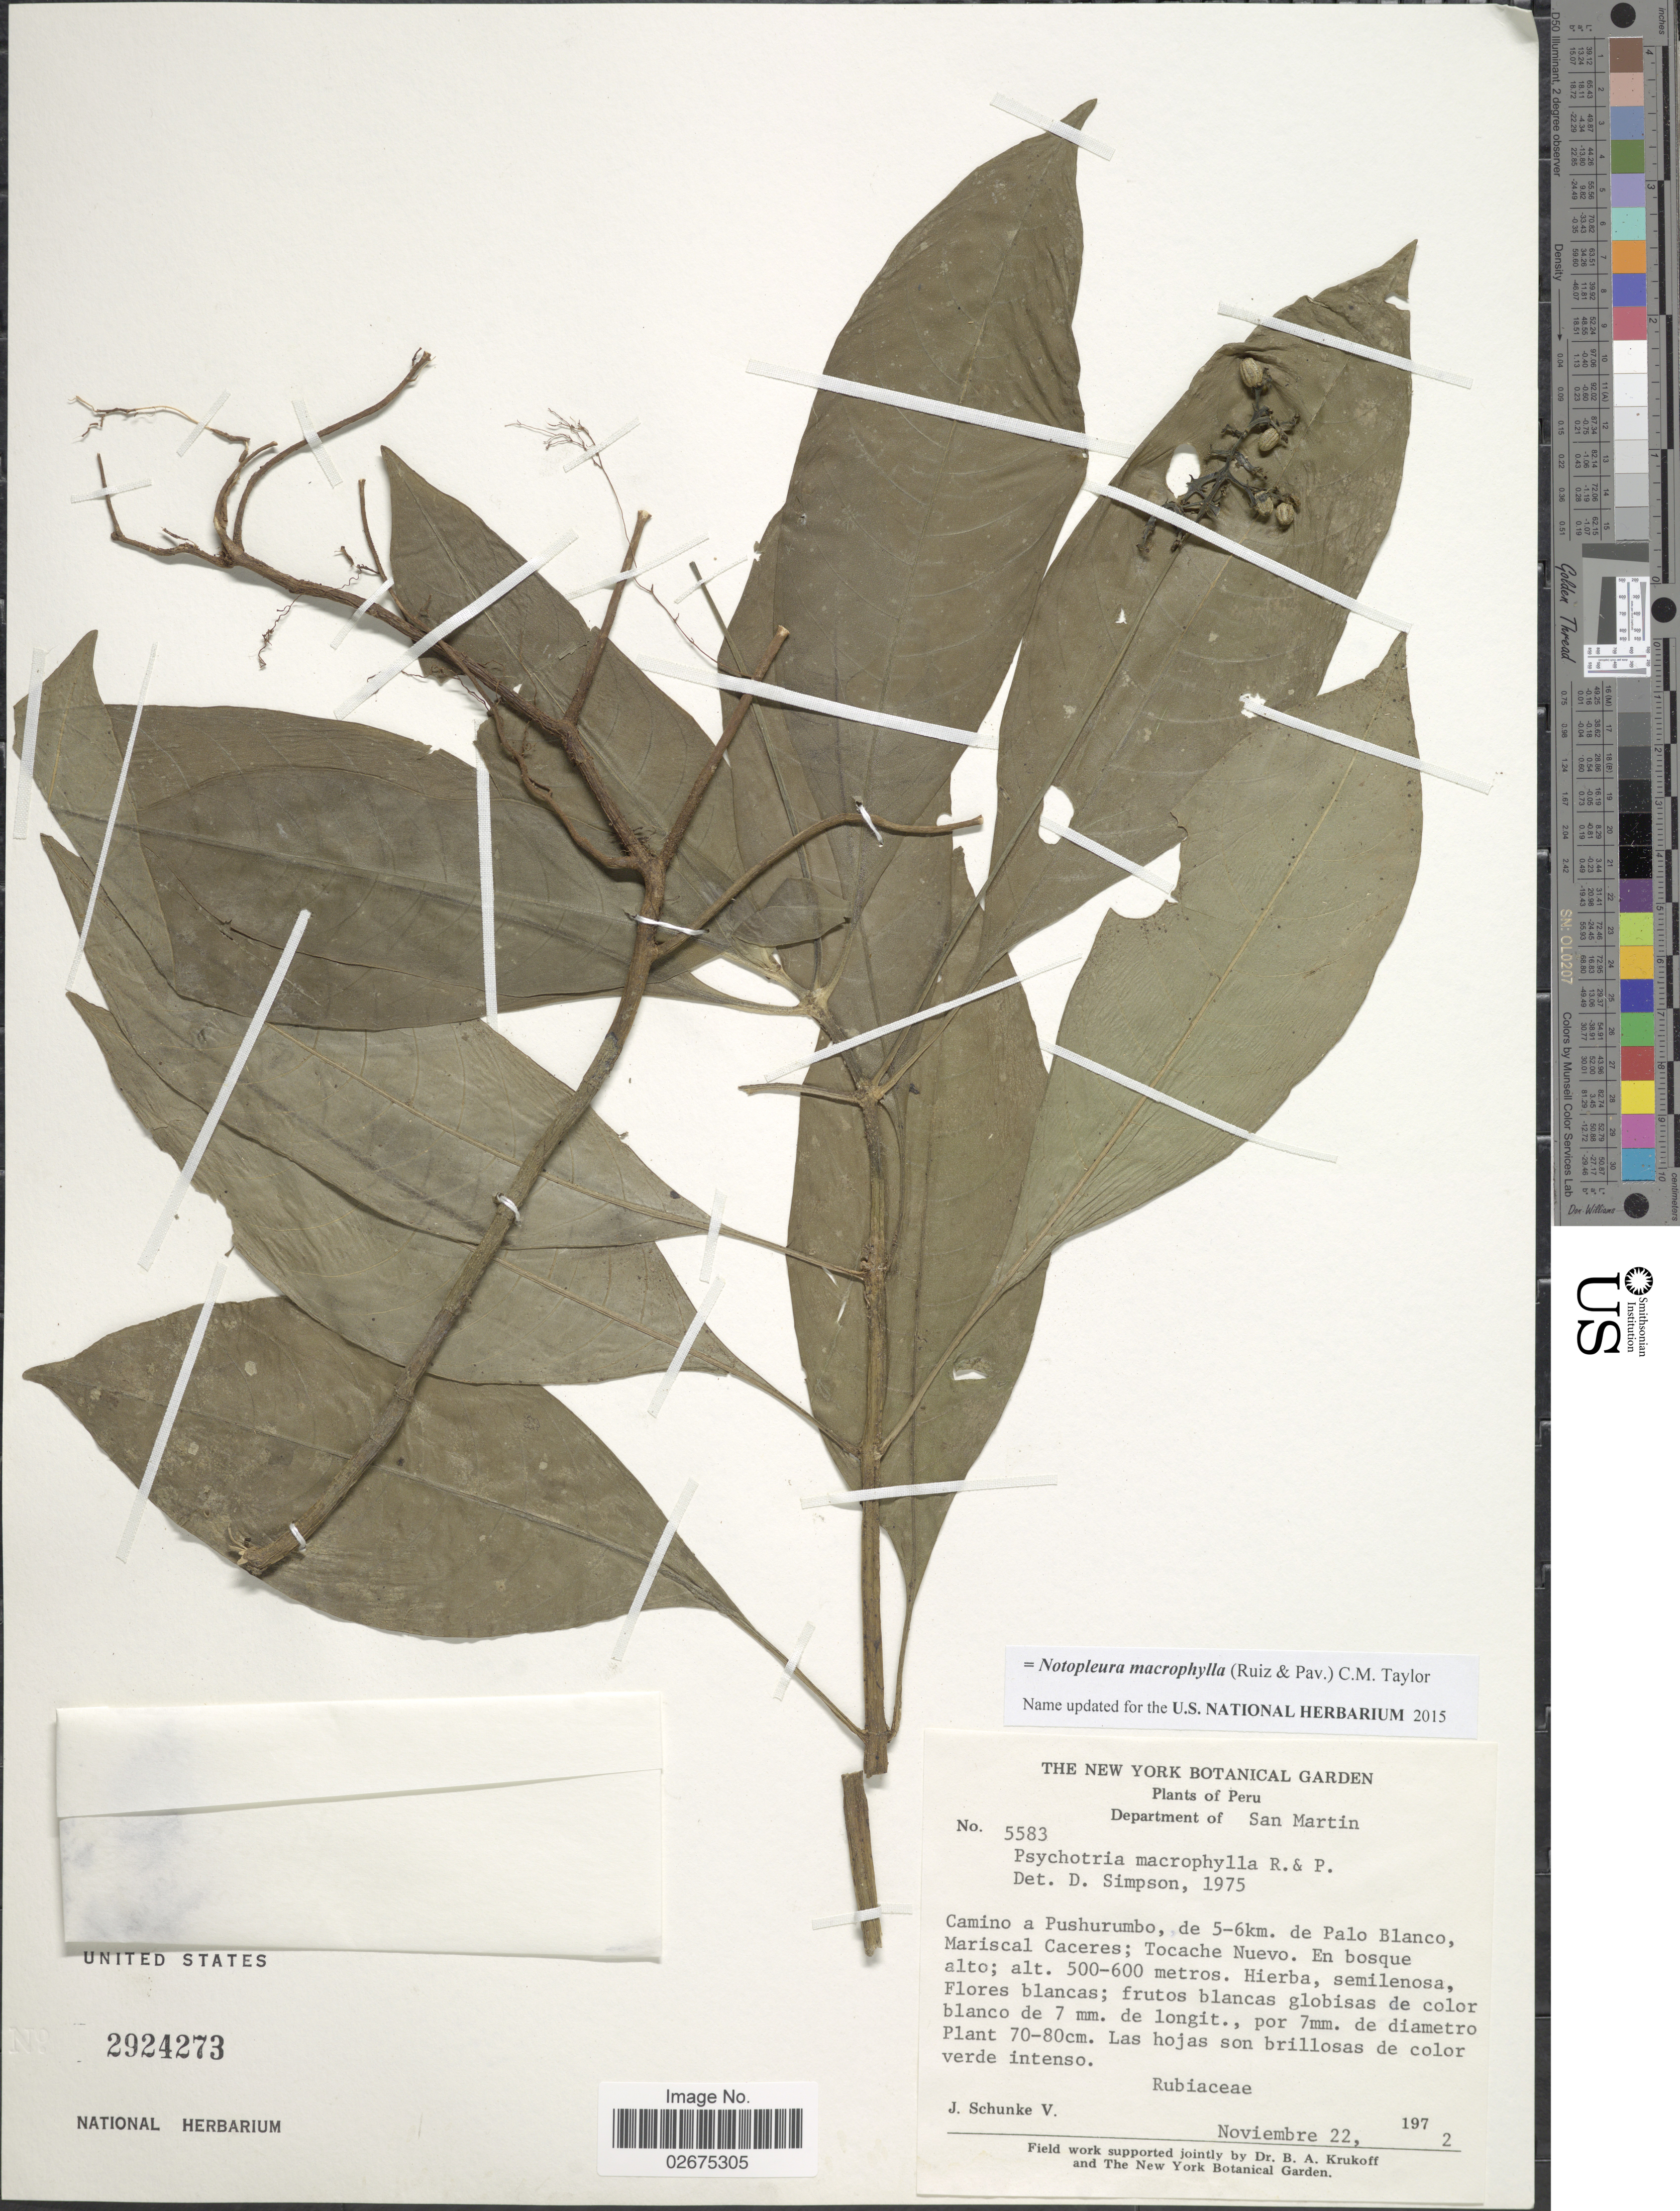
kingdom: Plantae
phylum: Tracheophyta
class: Magnoliopsida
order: Gentianales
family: Rubiaceae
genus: Notopleura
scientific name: Notopleura macrophylla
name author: (Ruiz & Pav.) C.M. Taylor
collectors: J. Schunke Vigo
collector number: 5583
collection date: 1972-11-22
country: Peru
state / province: San Martín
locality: Camino a Pushurumbo, de 5-6km de Palo Blanco, Mariscal Caceres; Tocache Nuevo. En bosque alto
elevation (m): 500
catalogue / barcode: US 2924273